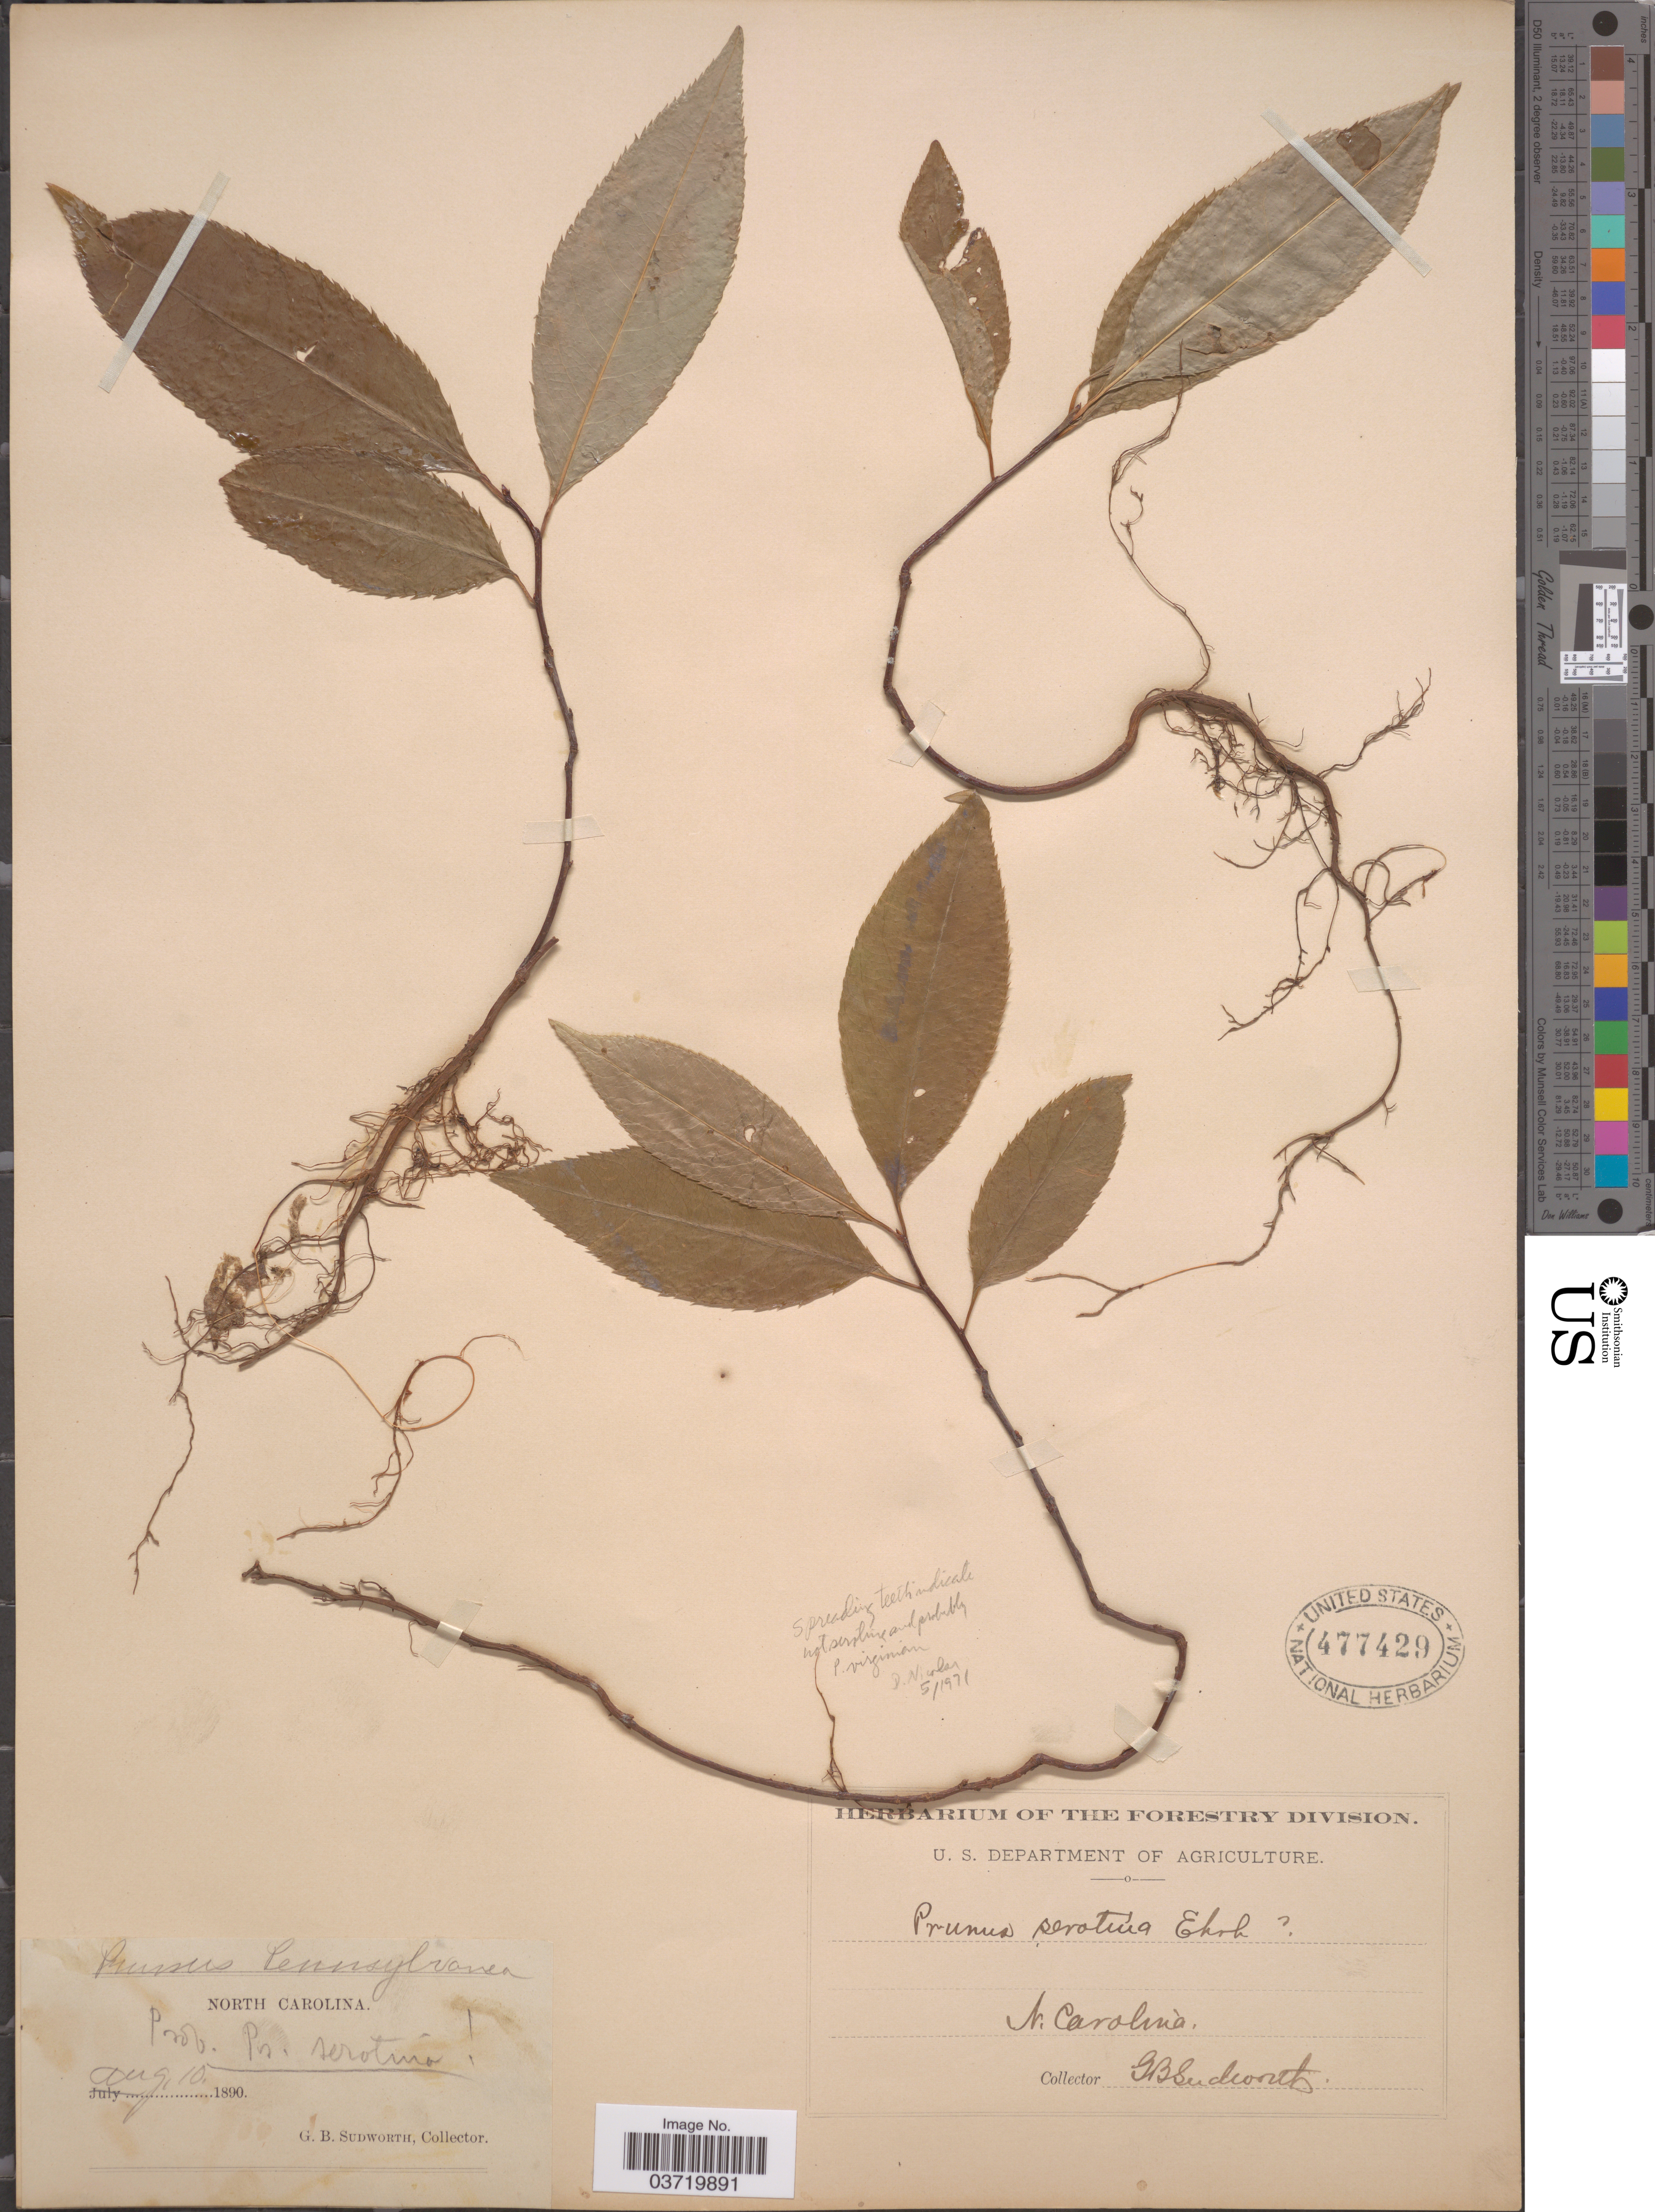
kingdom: Plantae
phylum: Tracheophyta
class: Magnoliopsida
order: Rosales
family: Rosaceae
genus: Prunus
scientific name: Prunus virginiana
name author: L.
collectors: G. B. Sudworth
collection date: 1890-08-10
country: United States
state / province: North Carolina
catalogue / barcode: US 477429